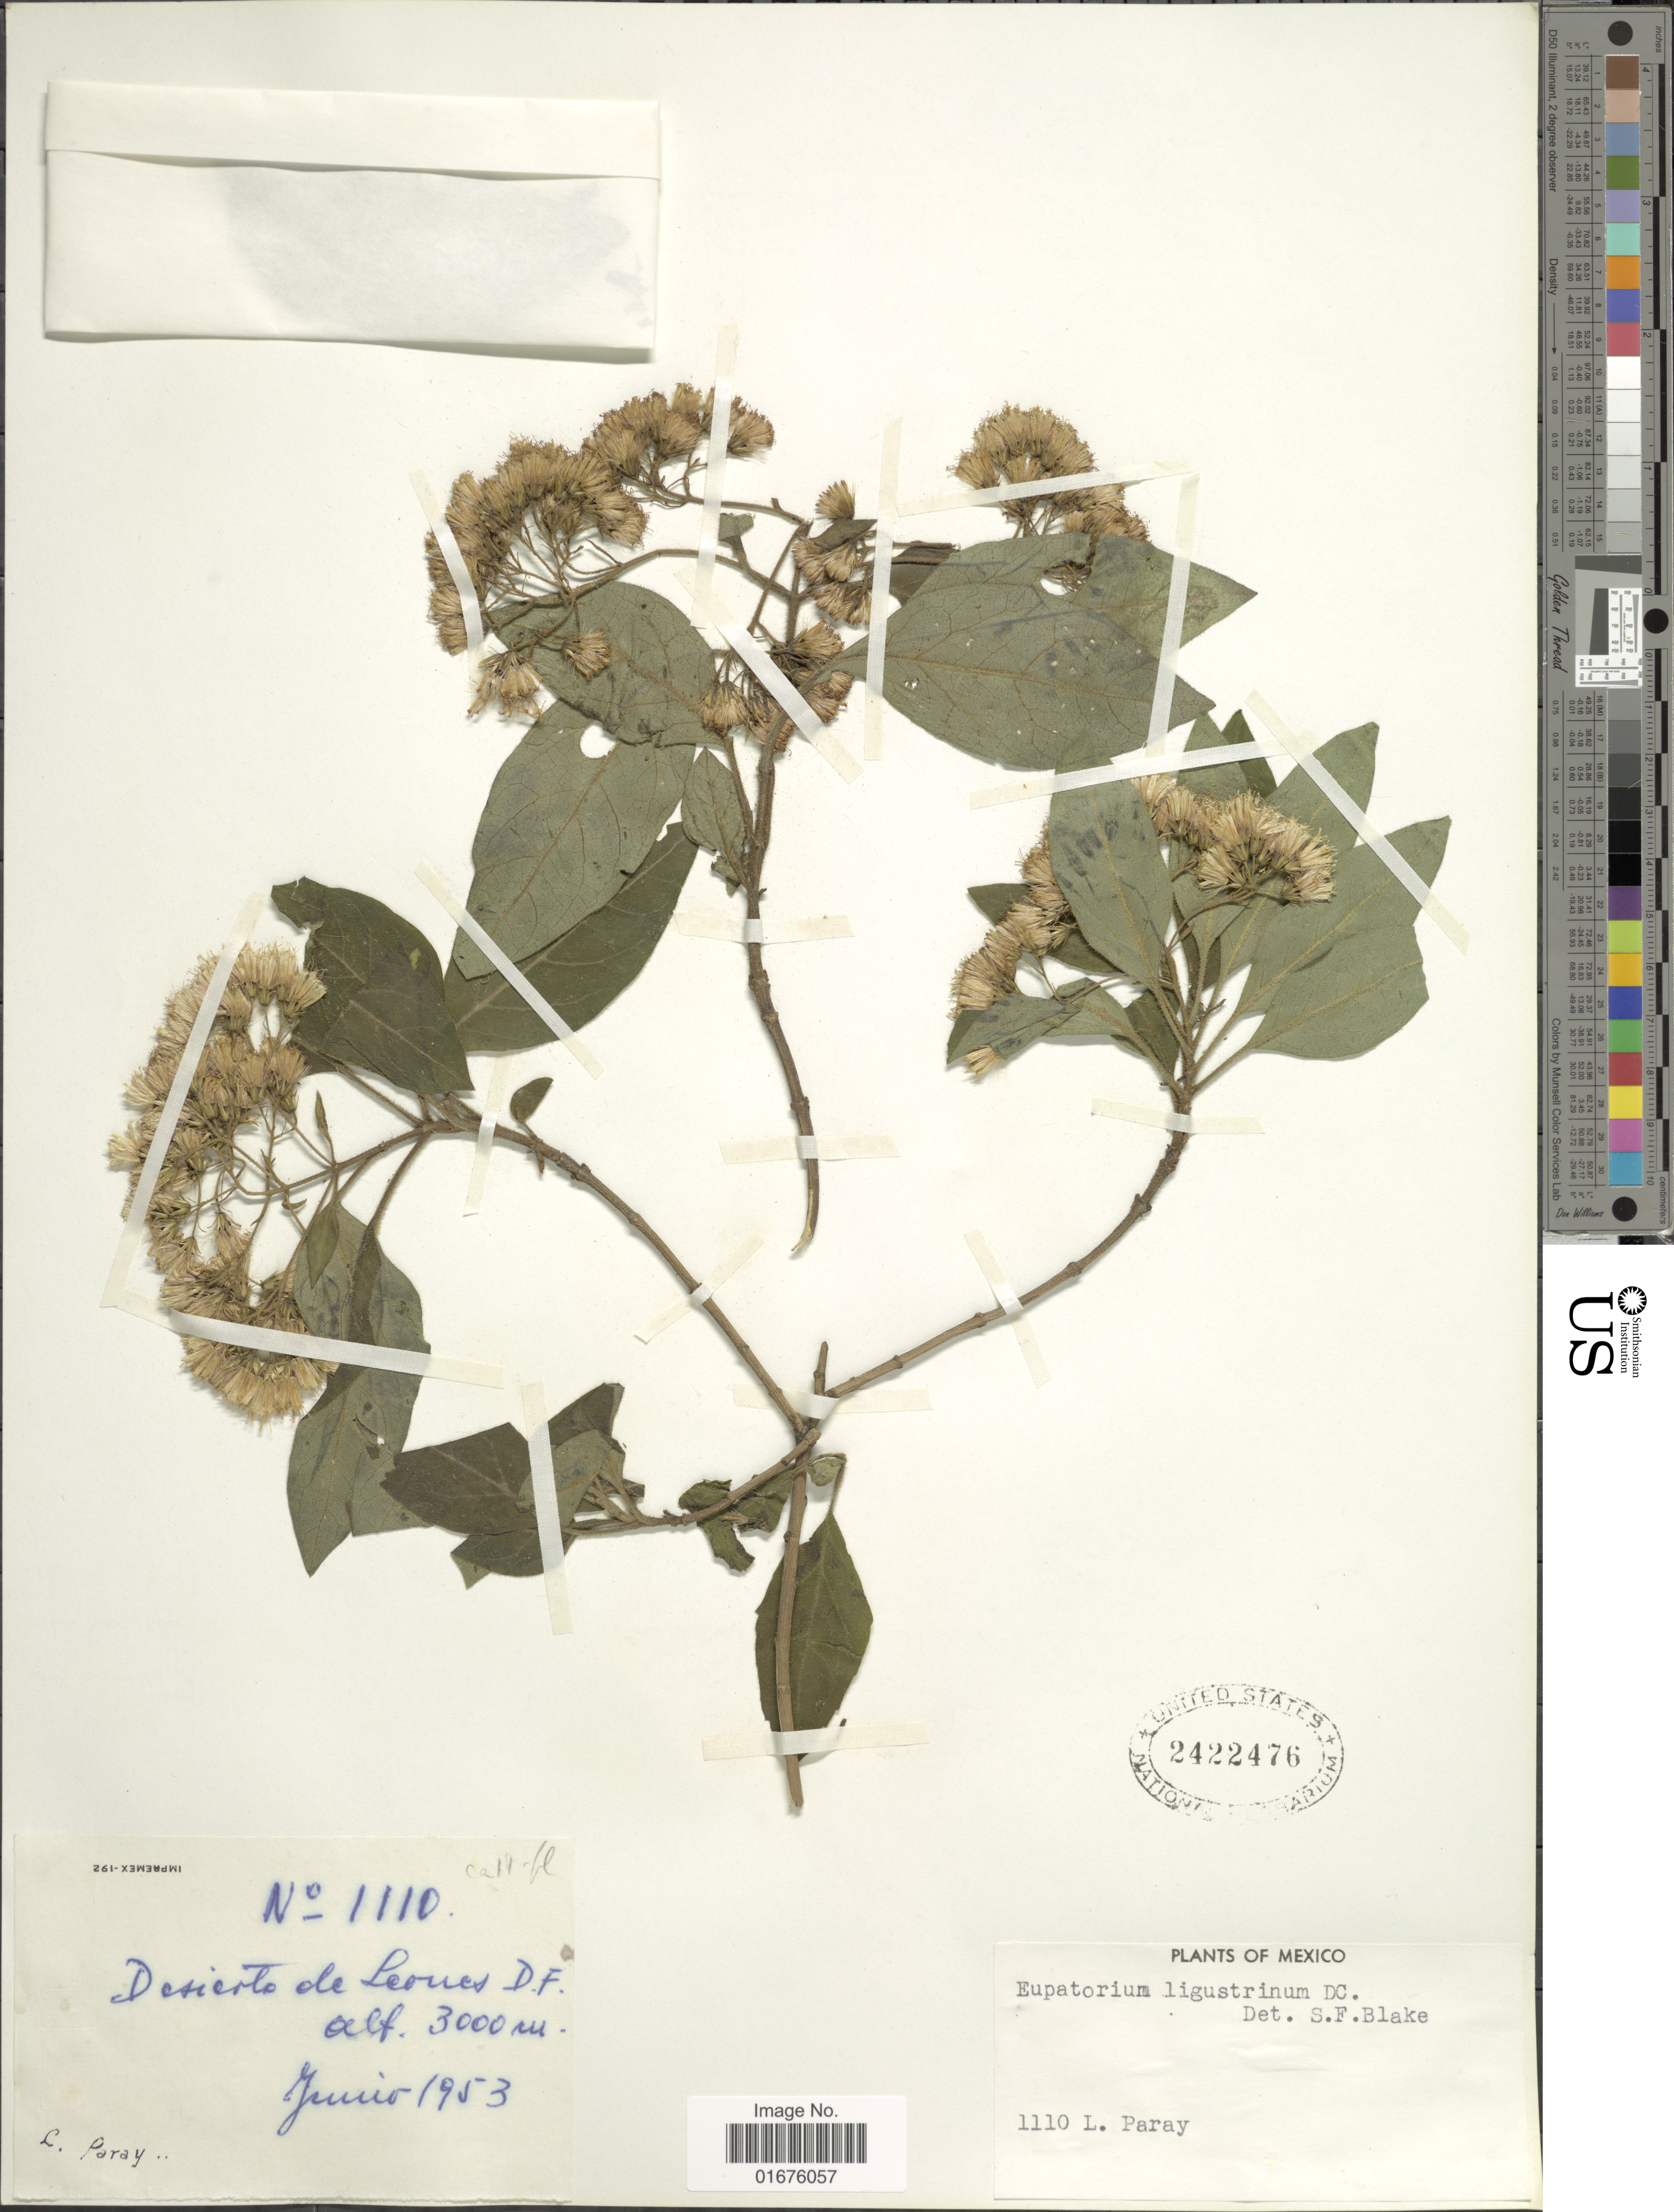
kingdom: Plantae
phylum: Tracheophyta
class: Magnoliopsida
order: Asterales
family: Asteraceae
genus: Ageratina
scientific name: Ageratina ligustrina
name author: (DC.) R.M. King & H. Rob.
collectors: L. Paray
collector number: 1110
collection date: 1953-06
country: Mexico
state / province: Distrito Federal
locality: Desierto de Leones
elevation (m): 3000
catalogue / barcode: US 2422476